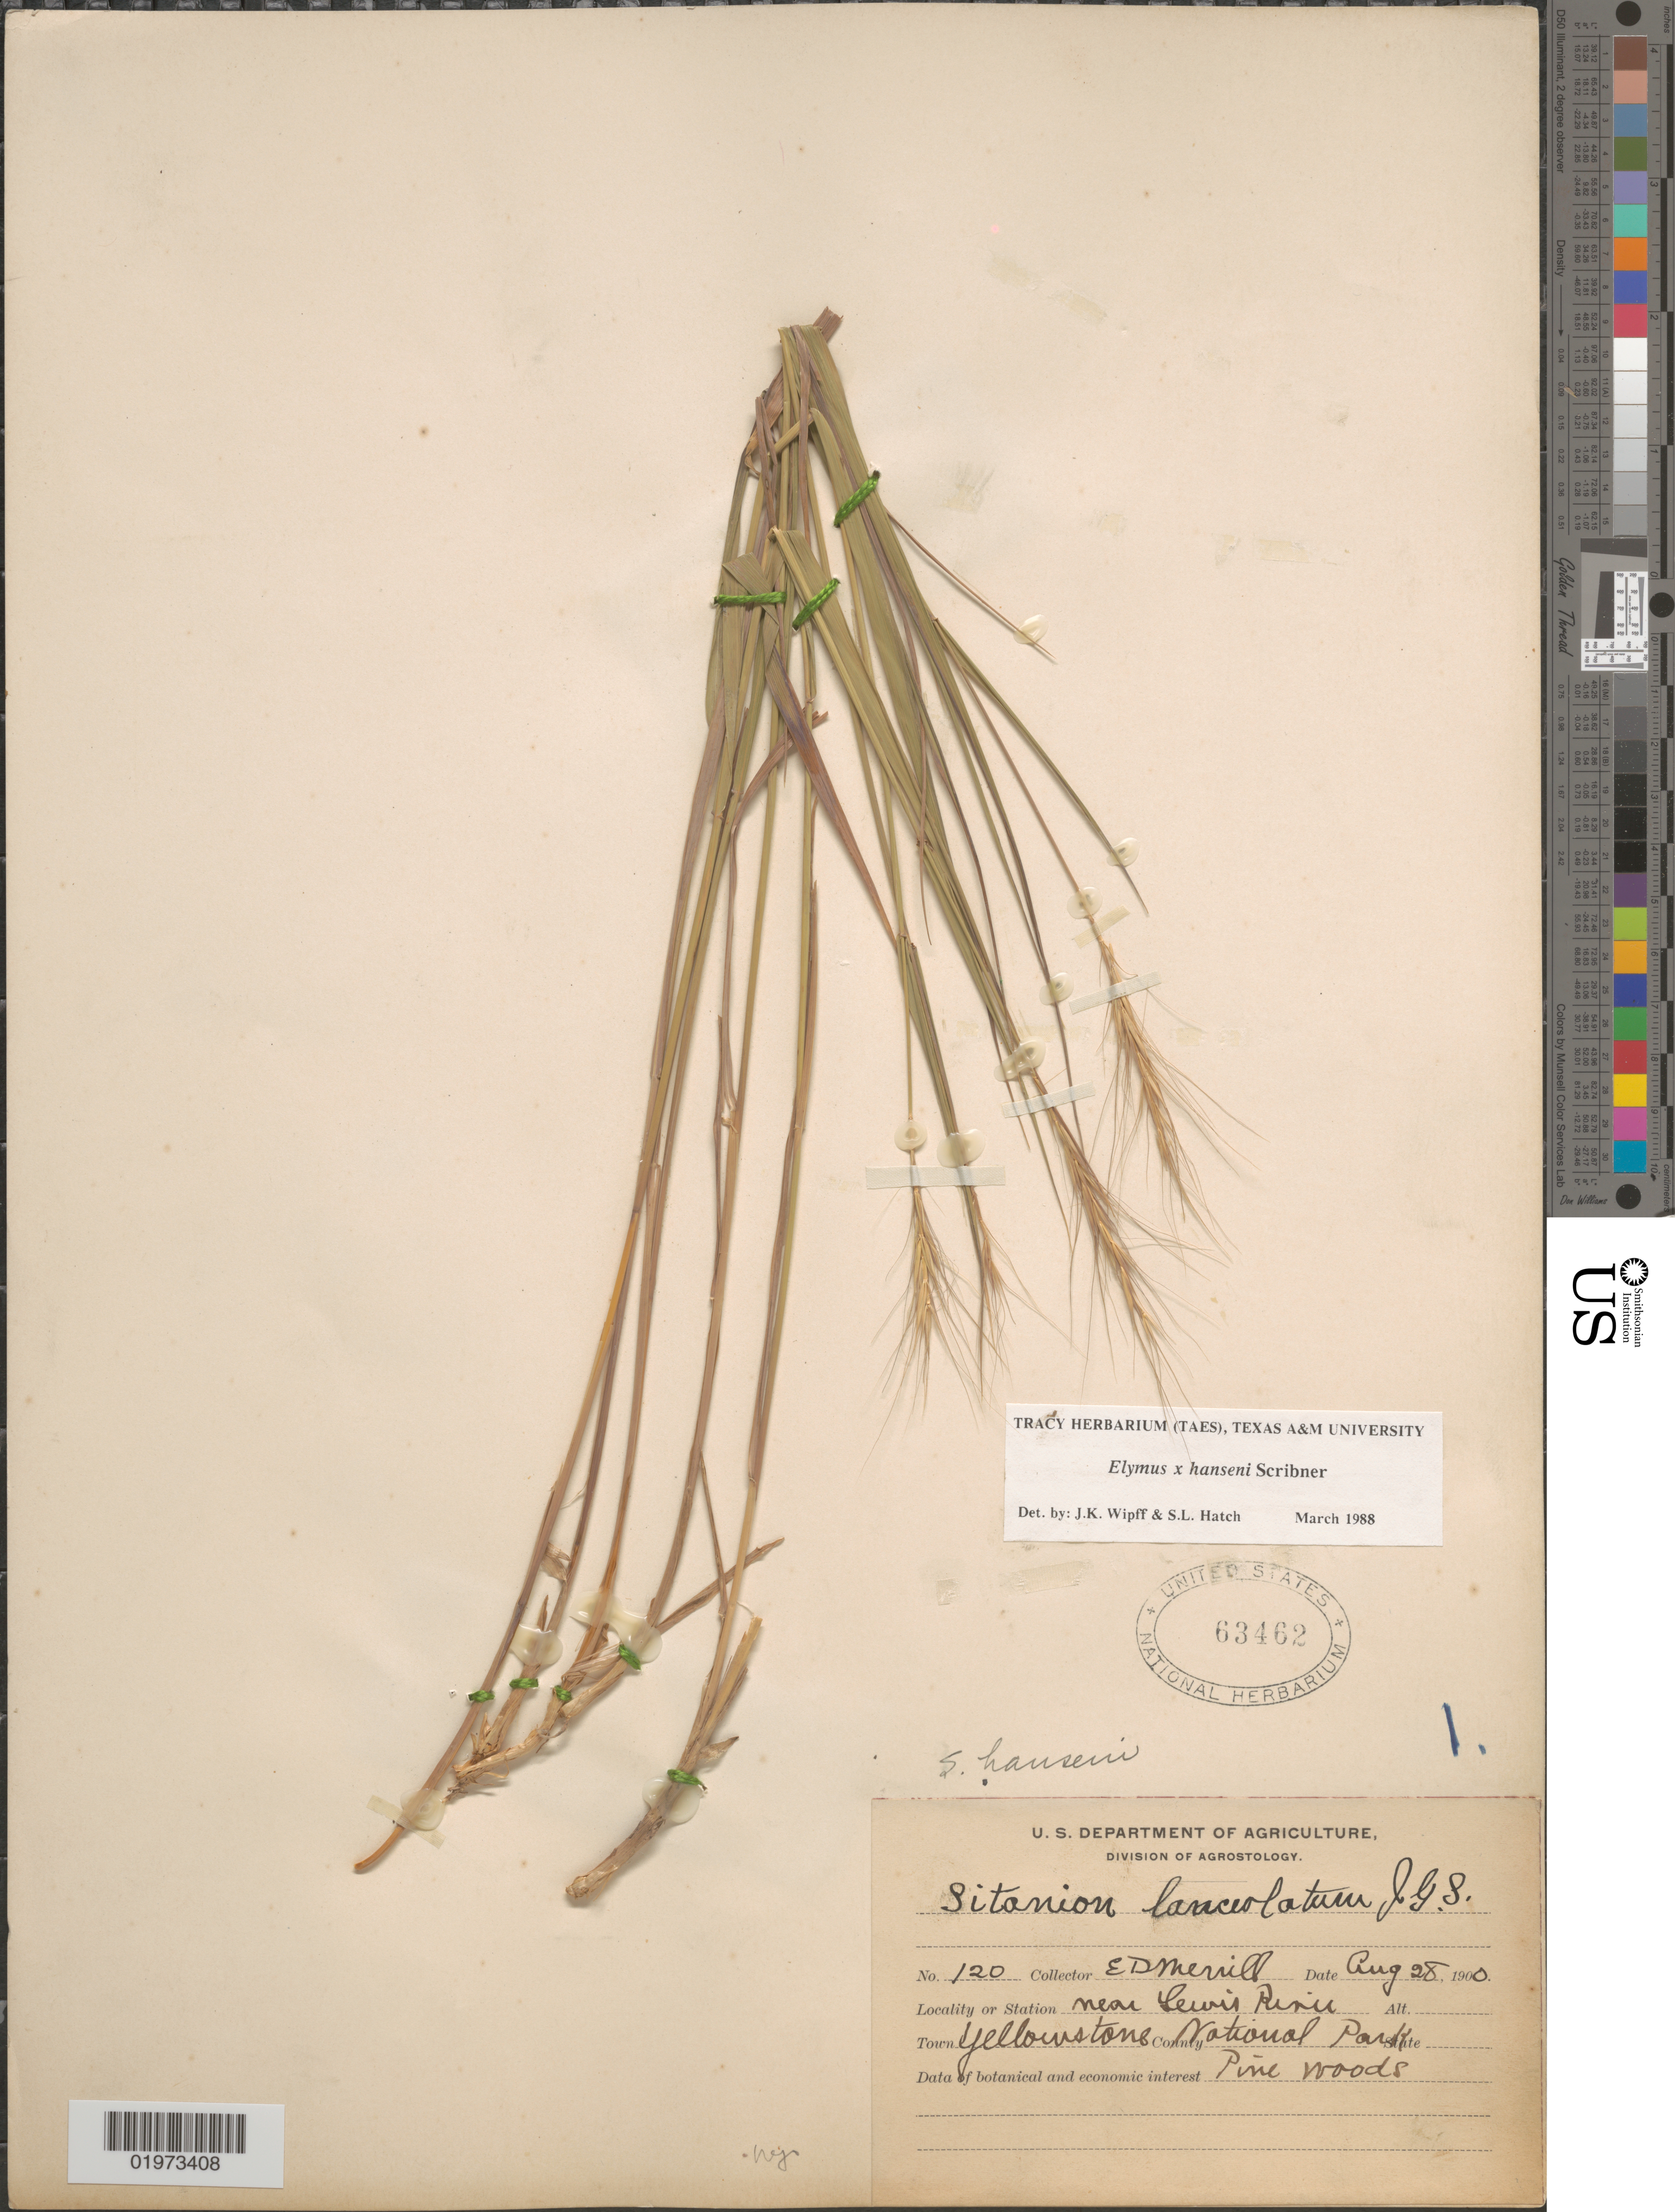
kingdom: Plantae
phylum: Tracheophyta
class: Liliopsida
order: Poales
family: Poaceae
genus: Elymus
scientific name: Elymus x hansenii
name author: Scribn.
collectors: E. D. Merrill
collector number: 120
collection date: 1900-08-28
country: United States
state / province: Wyoming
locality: Near Lewis River. Town Yellowstone National Park. Pine Woods.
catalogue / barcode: US 63462